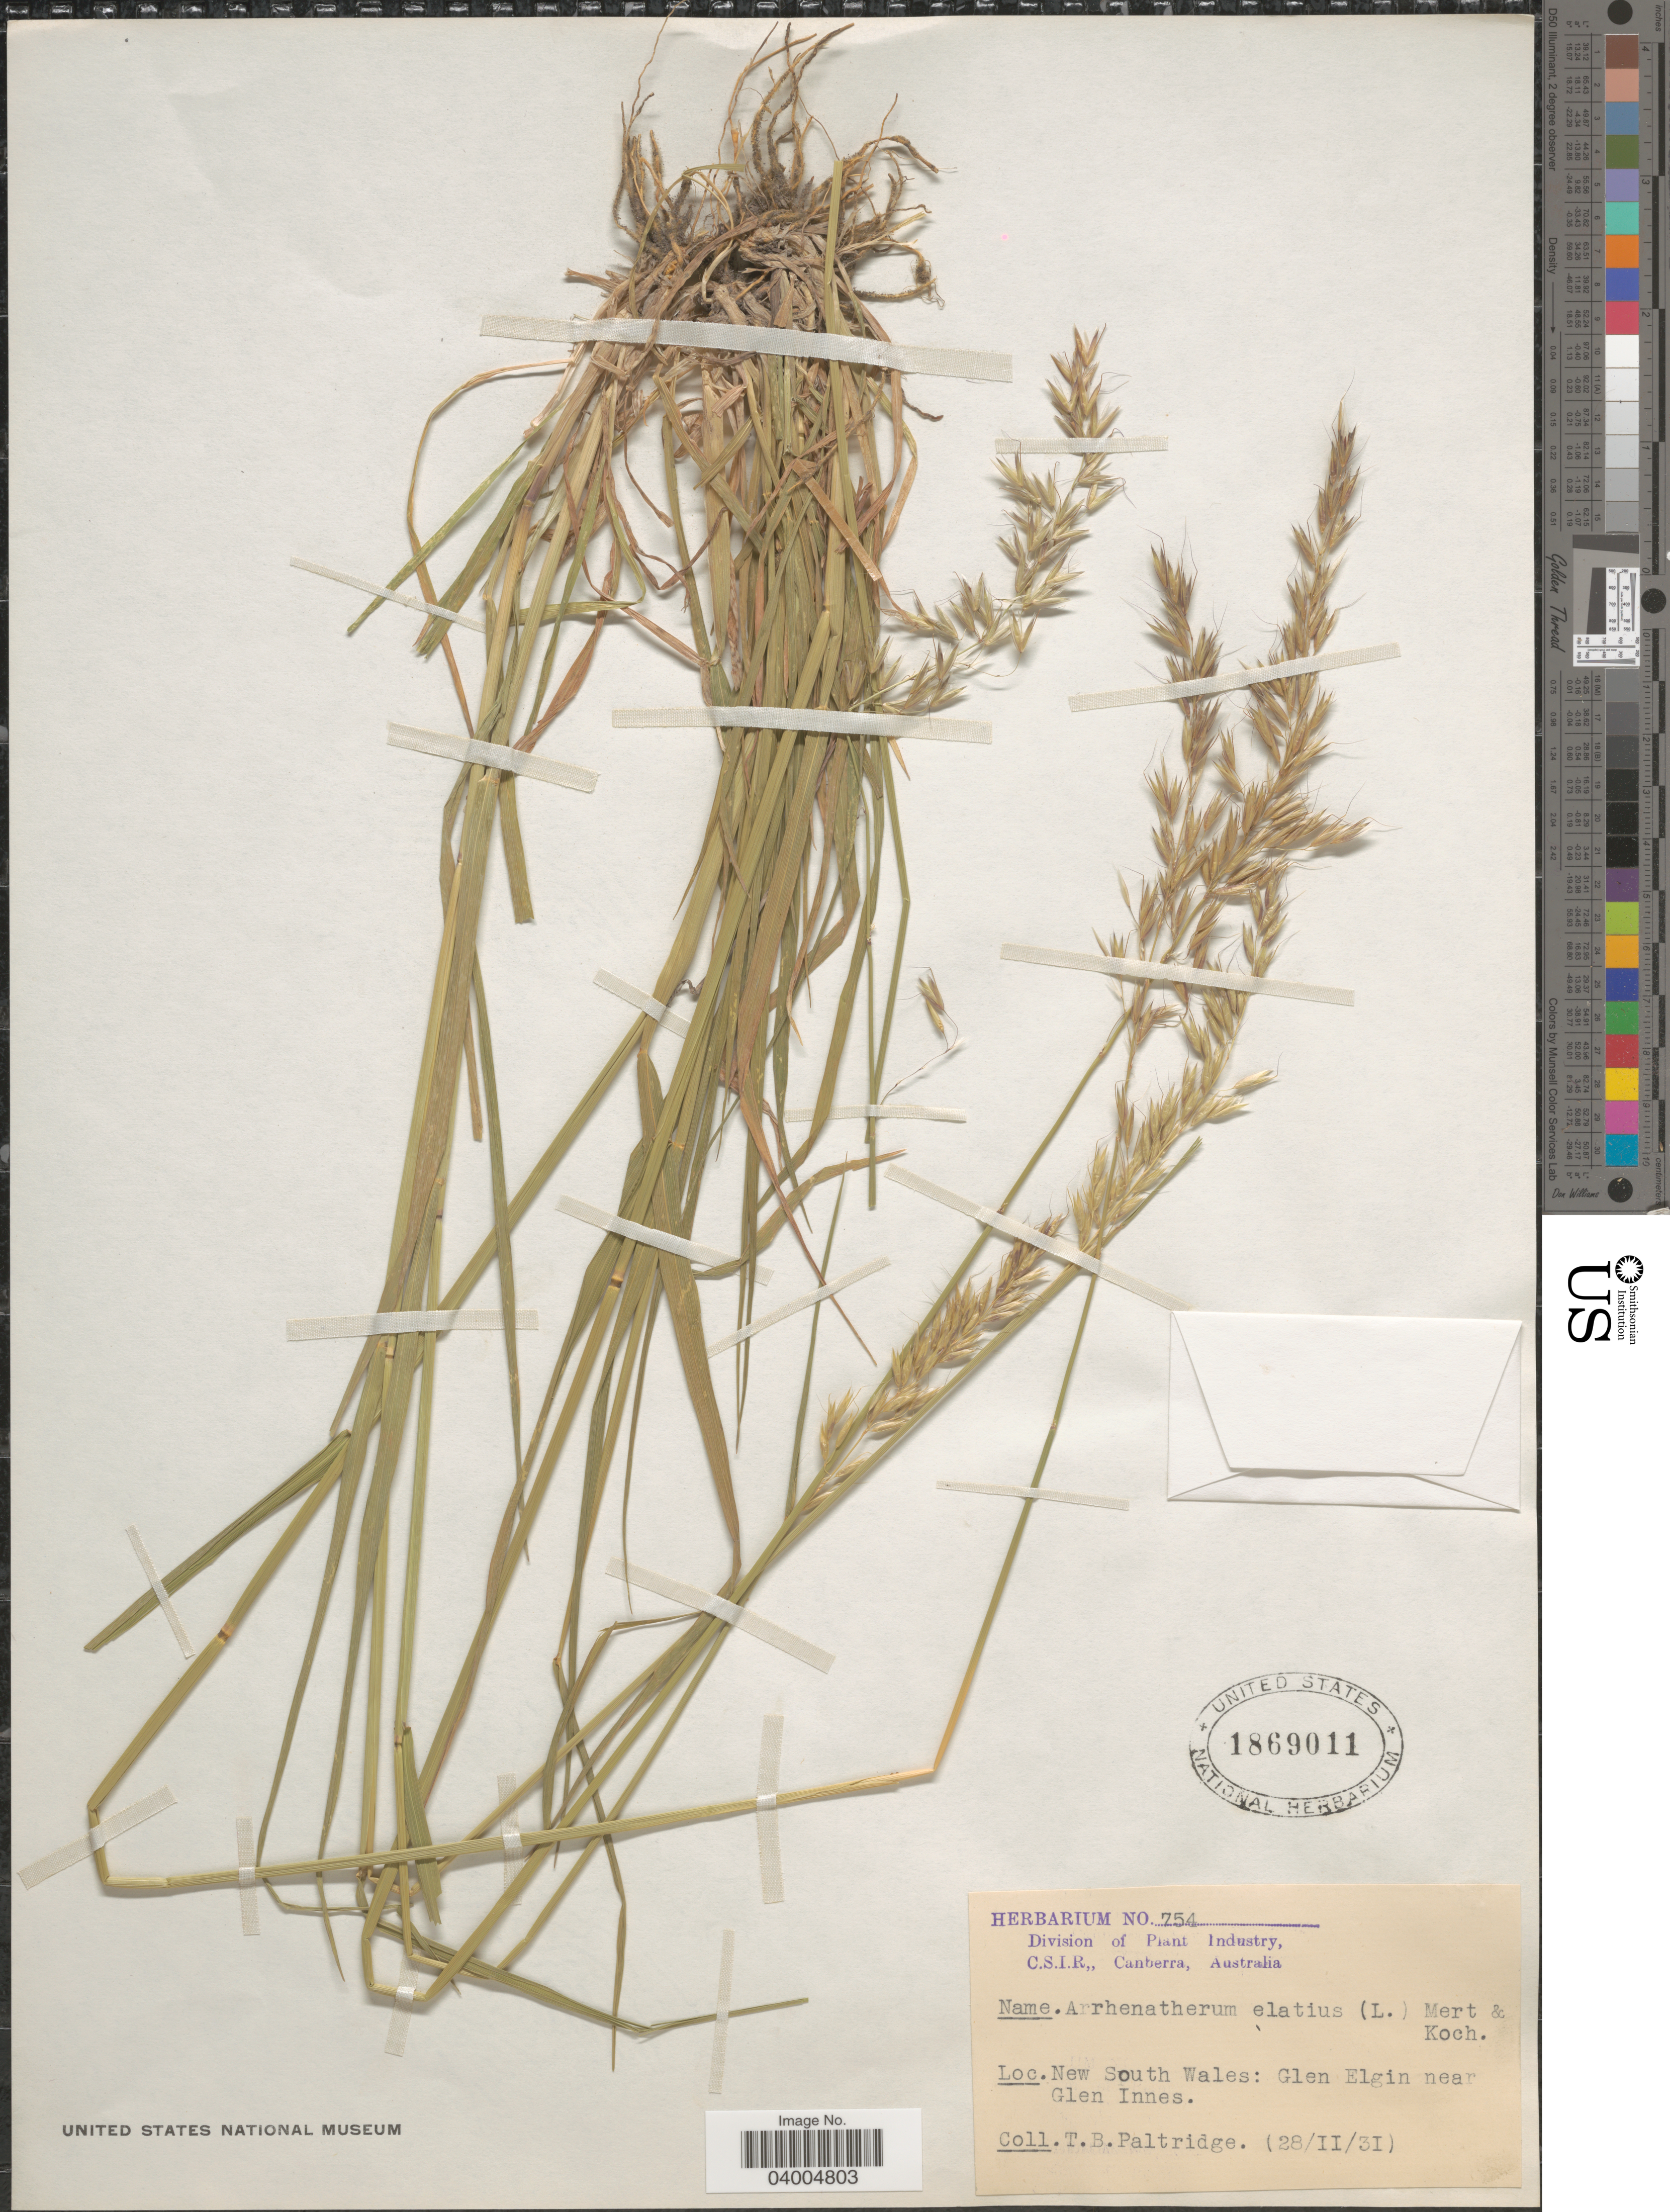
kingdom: Plantae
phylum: Tracheophyta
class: Liliopsida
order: Poales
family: Poaceae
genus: Arrhenatherum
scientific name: Arrhenatherum elatius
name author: (L.) J. Presl & C. Presl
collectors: T. Paltridge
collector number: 754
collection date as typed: Transcribed d/m/y: 28/2/31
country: Australia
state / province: New South Wales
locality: Glen Elgin near Glen Innes.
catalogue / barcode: US 1869011